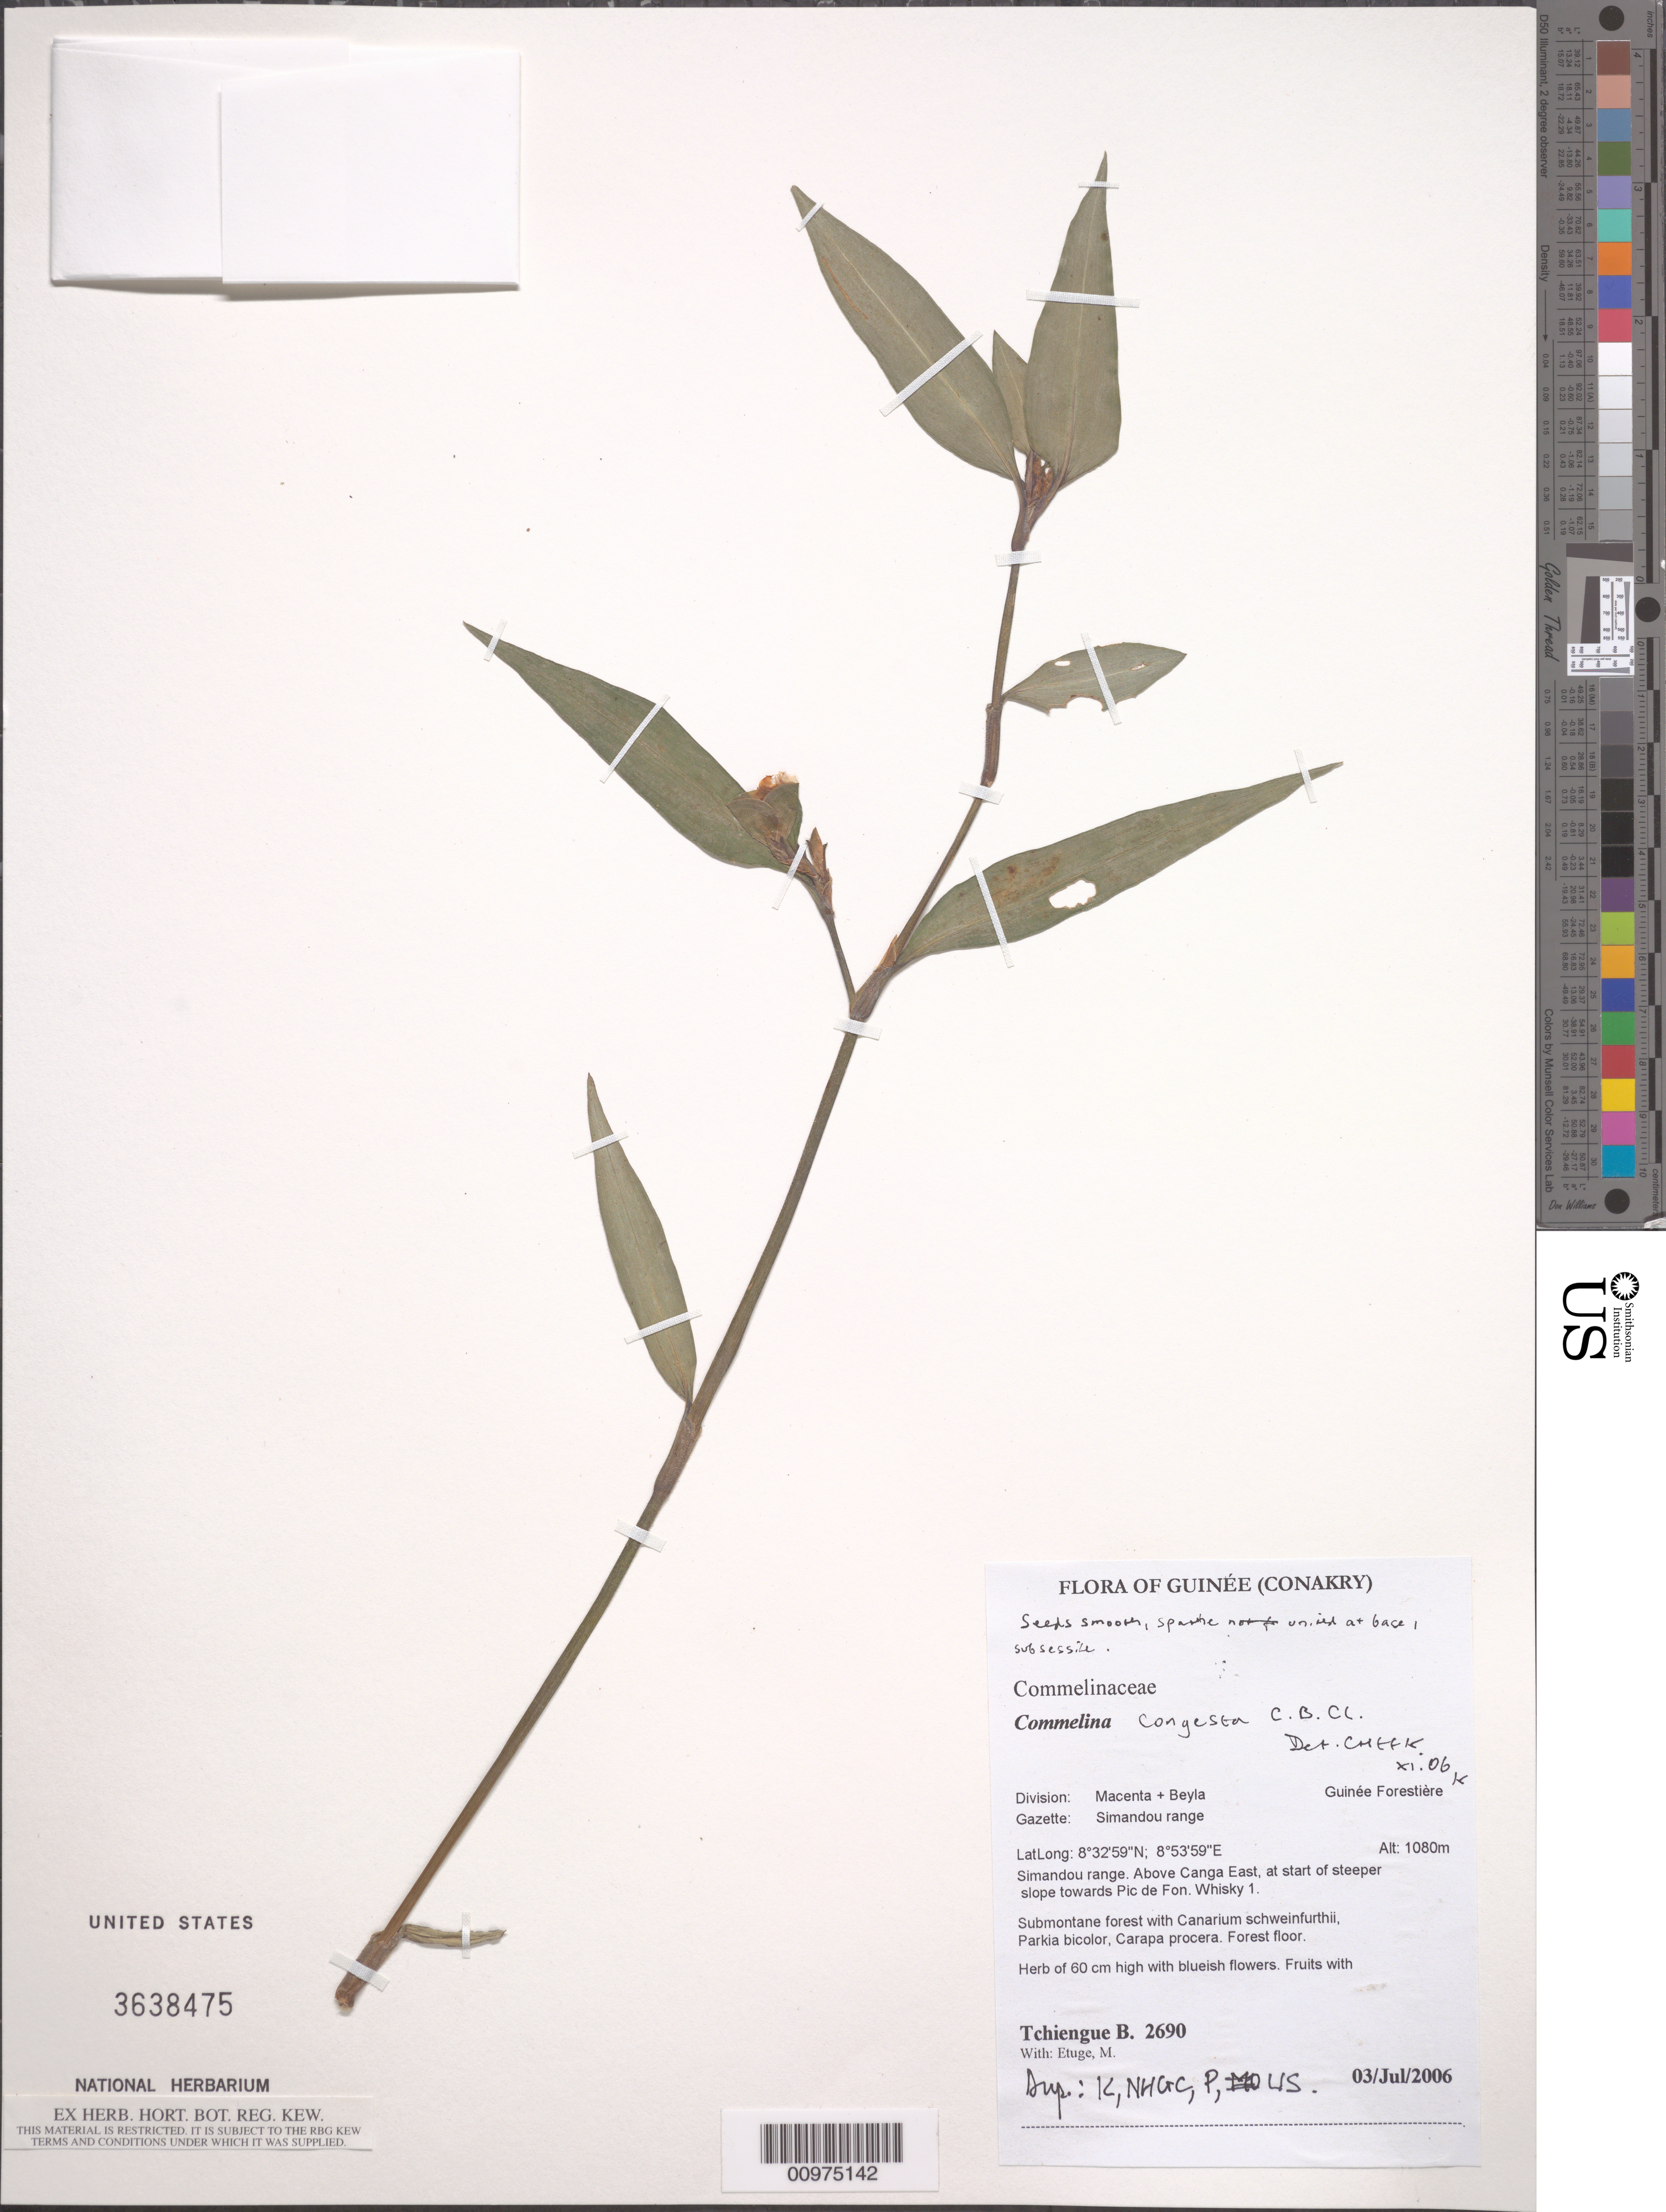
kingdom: Plantae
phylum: Tracheophyta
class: Liliopsida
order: Commelinales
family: Commelinaceae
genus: Commelina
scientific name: Commelina congesta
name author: C.B. Clarke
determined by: Faden, Robert B., (US), Smithsonian Institution - National Museum of Natural History (UNITED STATES)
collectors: B. Tchiengue & M. Etuge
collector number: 2690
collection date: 2006-07-03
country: Guinea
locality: Guinée Forestière. Macenta + Beyla. Simandou range. Above Canga East, at start of steeper slope towards Pic de Fon. Whisky 1.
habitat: Submontane forest with Canarium schweinfurthii, Parkia bicolor, Carapa procera. Forest floor.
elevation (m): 1080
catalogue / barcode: US 3638475